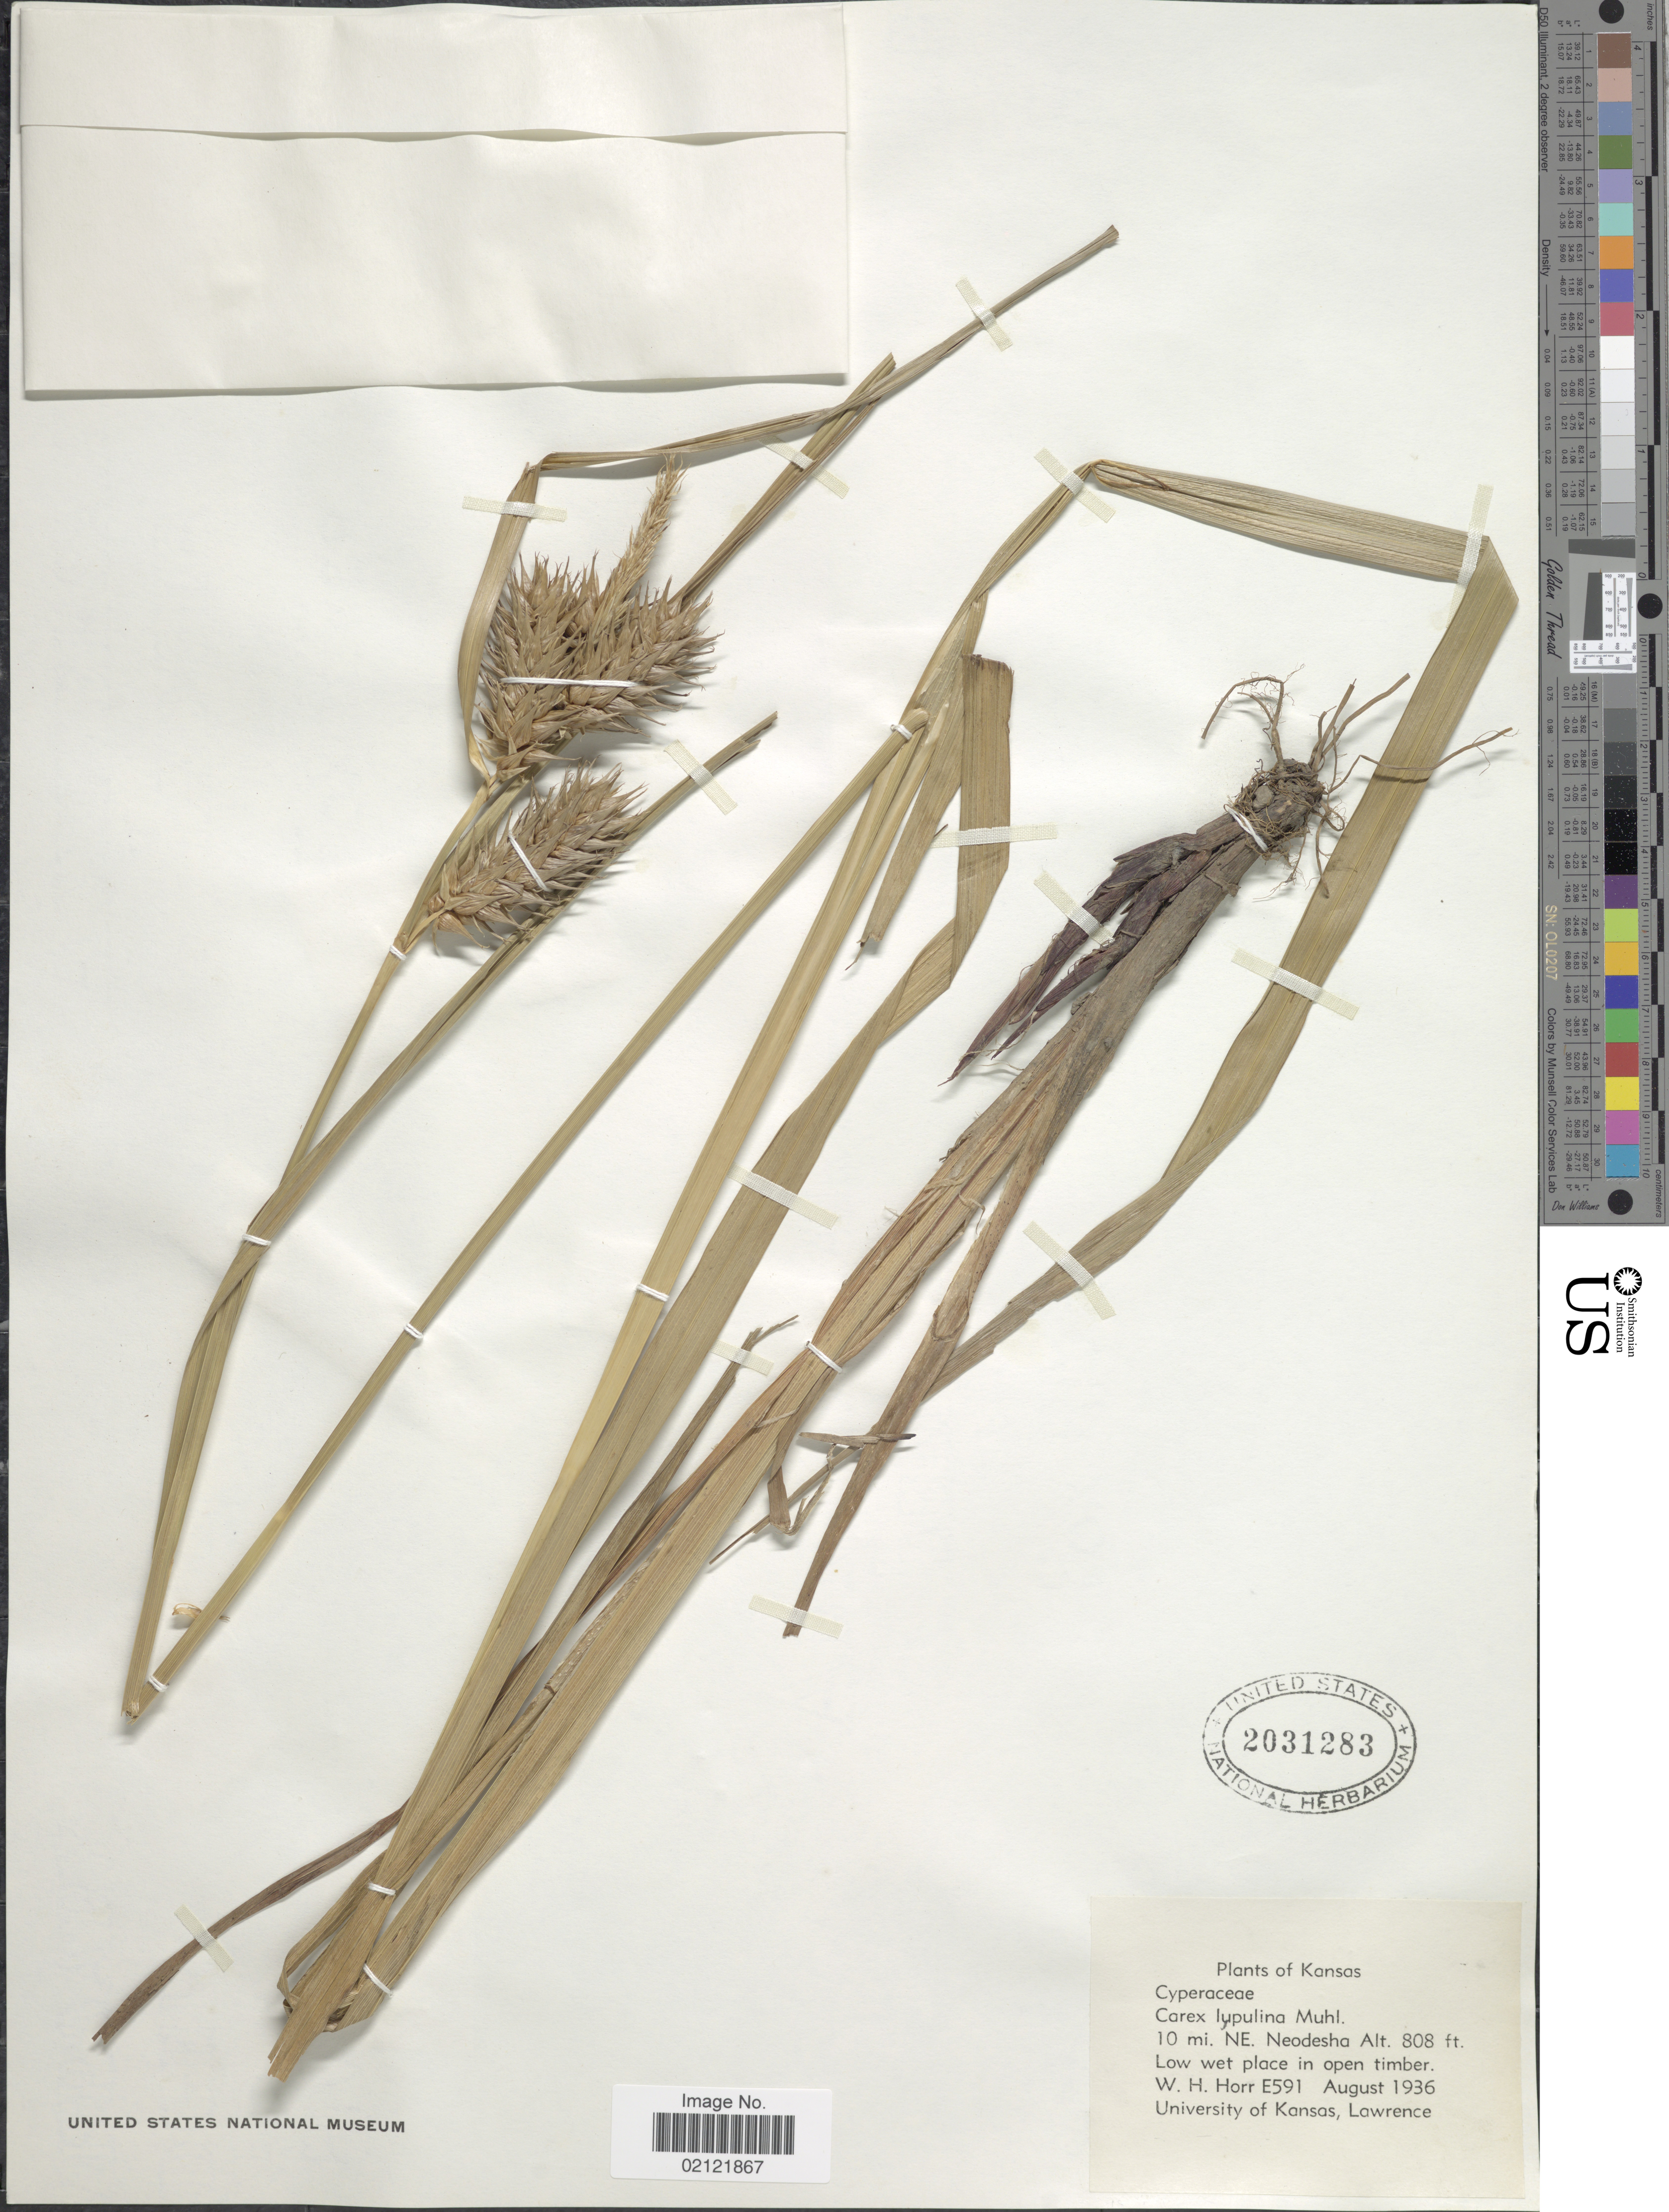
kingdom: Plantae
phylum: Tracheophyta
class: Liliopsida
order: Poales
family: Cyperaceae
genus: Carex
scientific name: Carex lupulina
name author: Muhl. ex Willd.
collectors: W. H. Horr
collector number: E591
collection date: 1936-08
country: United States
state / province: Kansas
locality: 10 mi. NE. Neodesha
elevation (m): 246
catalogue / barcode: US 2031283